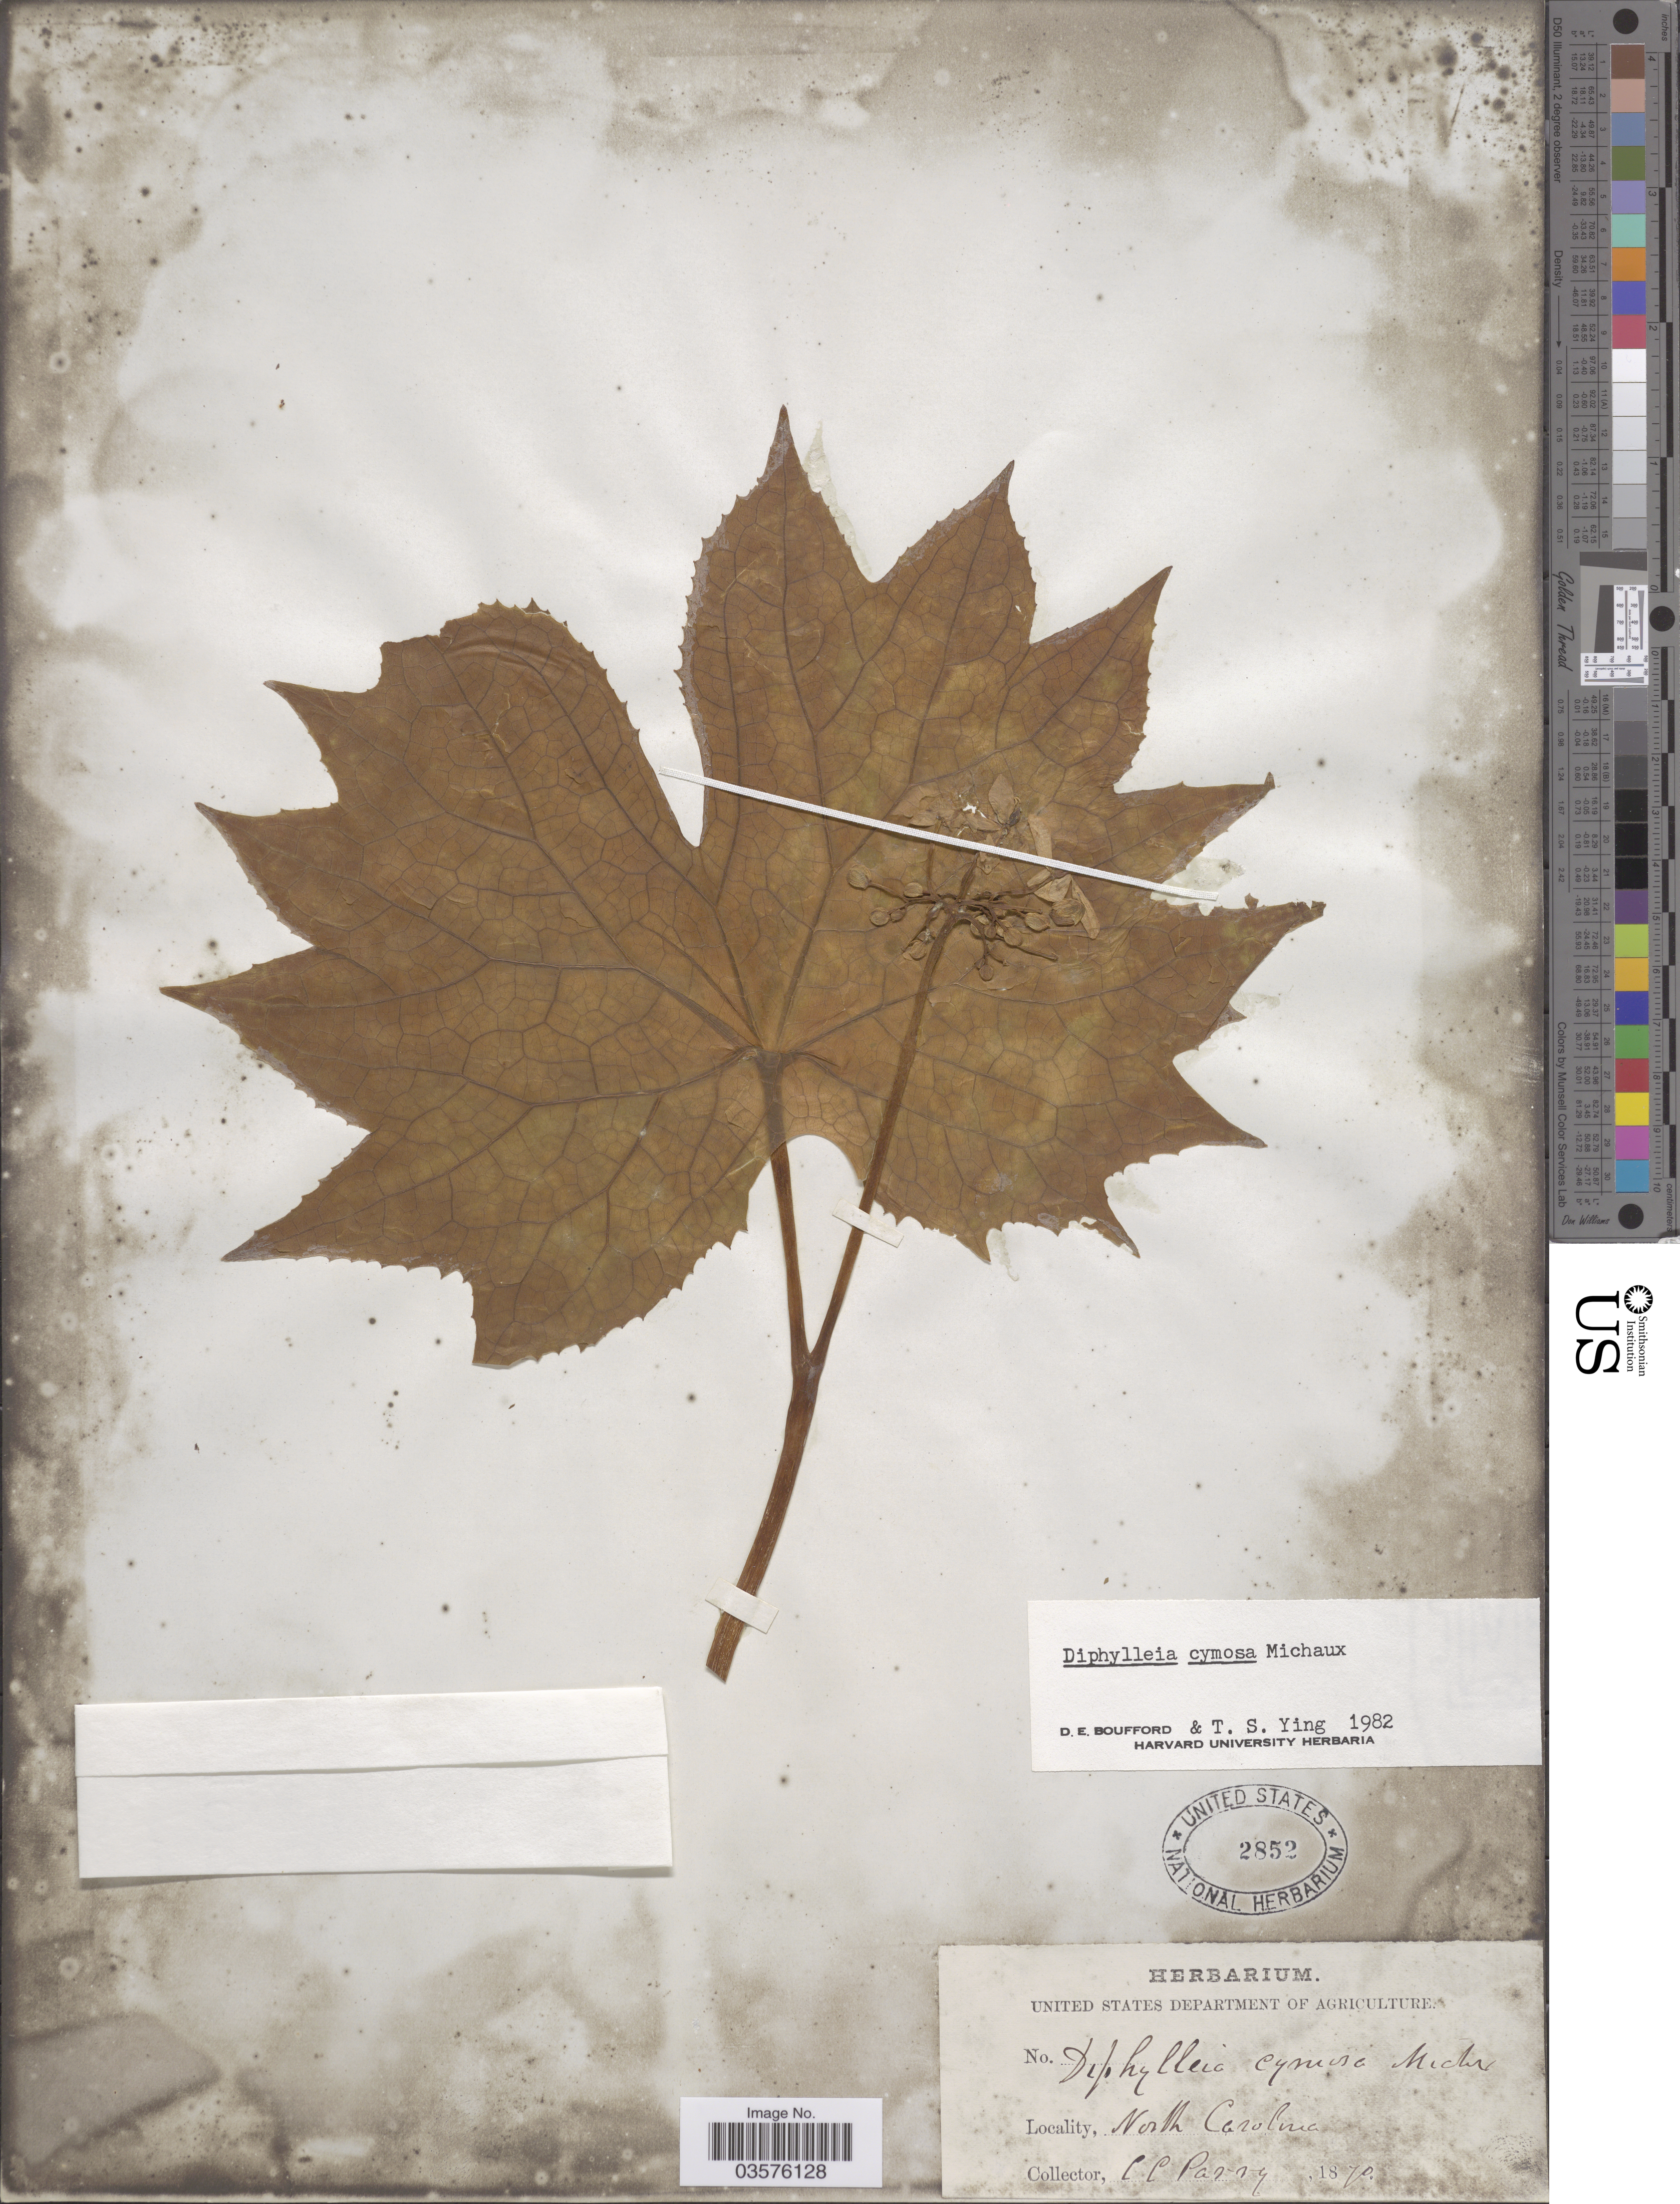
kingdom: Plantae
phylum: Tracheophyta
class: Magnoliopsida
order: Ranunculales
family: Berberidaceae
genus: Diphylleia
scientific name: Diphylleia cymosa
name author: Michx.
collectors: C. C. Parry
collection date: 1870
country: United States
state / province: North Carolina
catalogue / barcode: US 2852